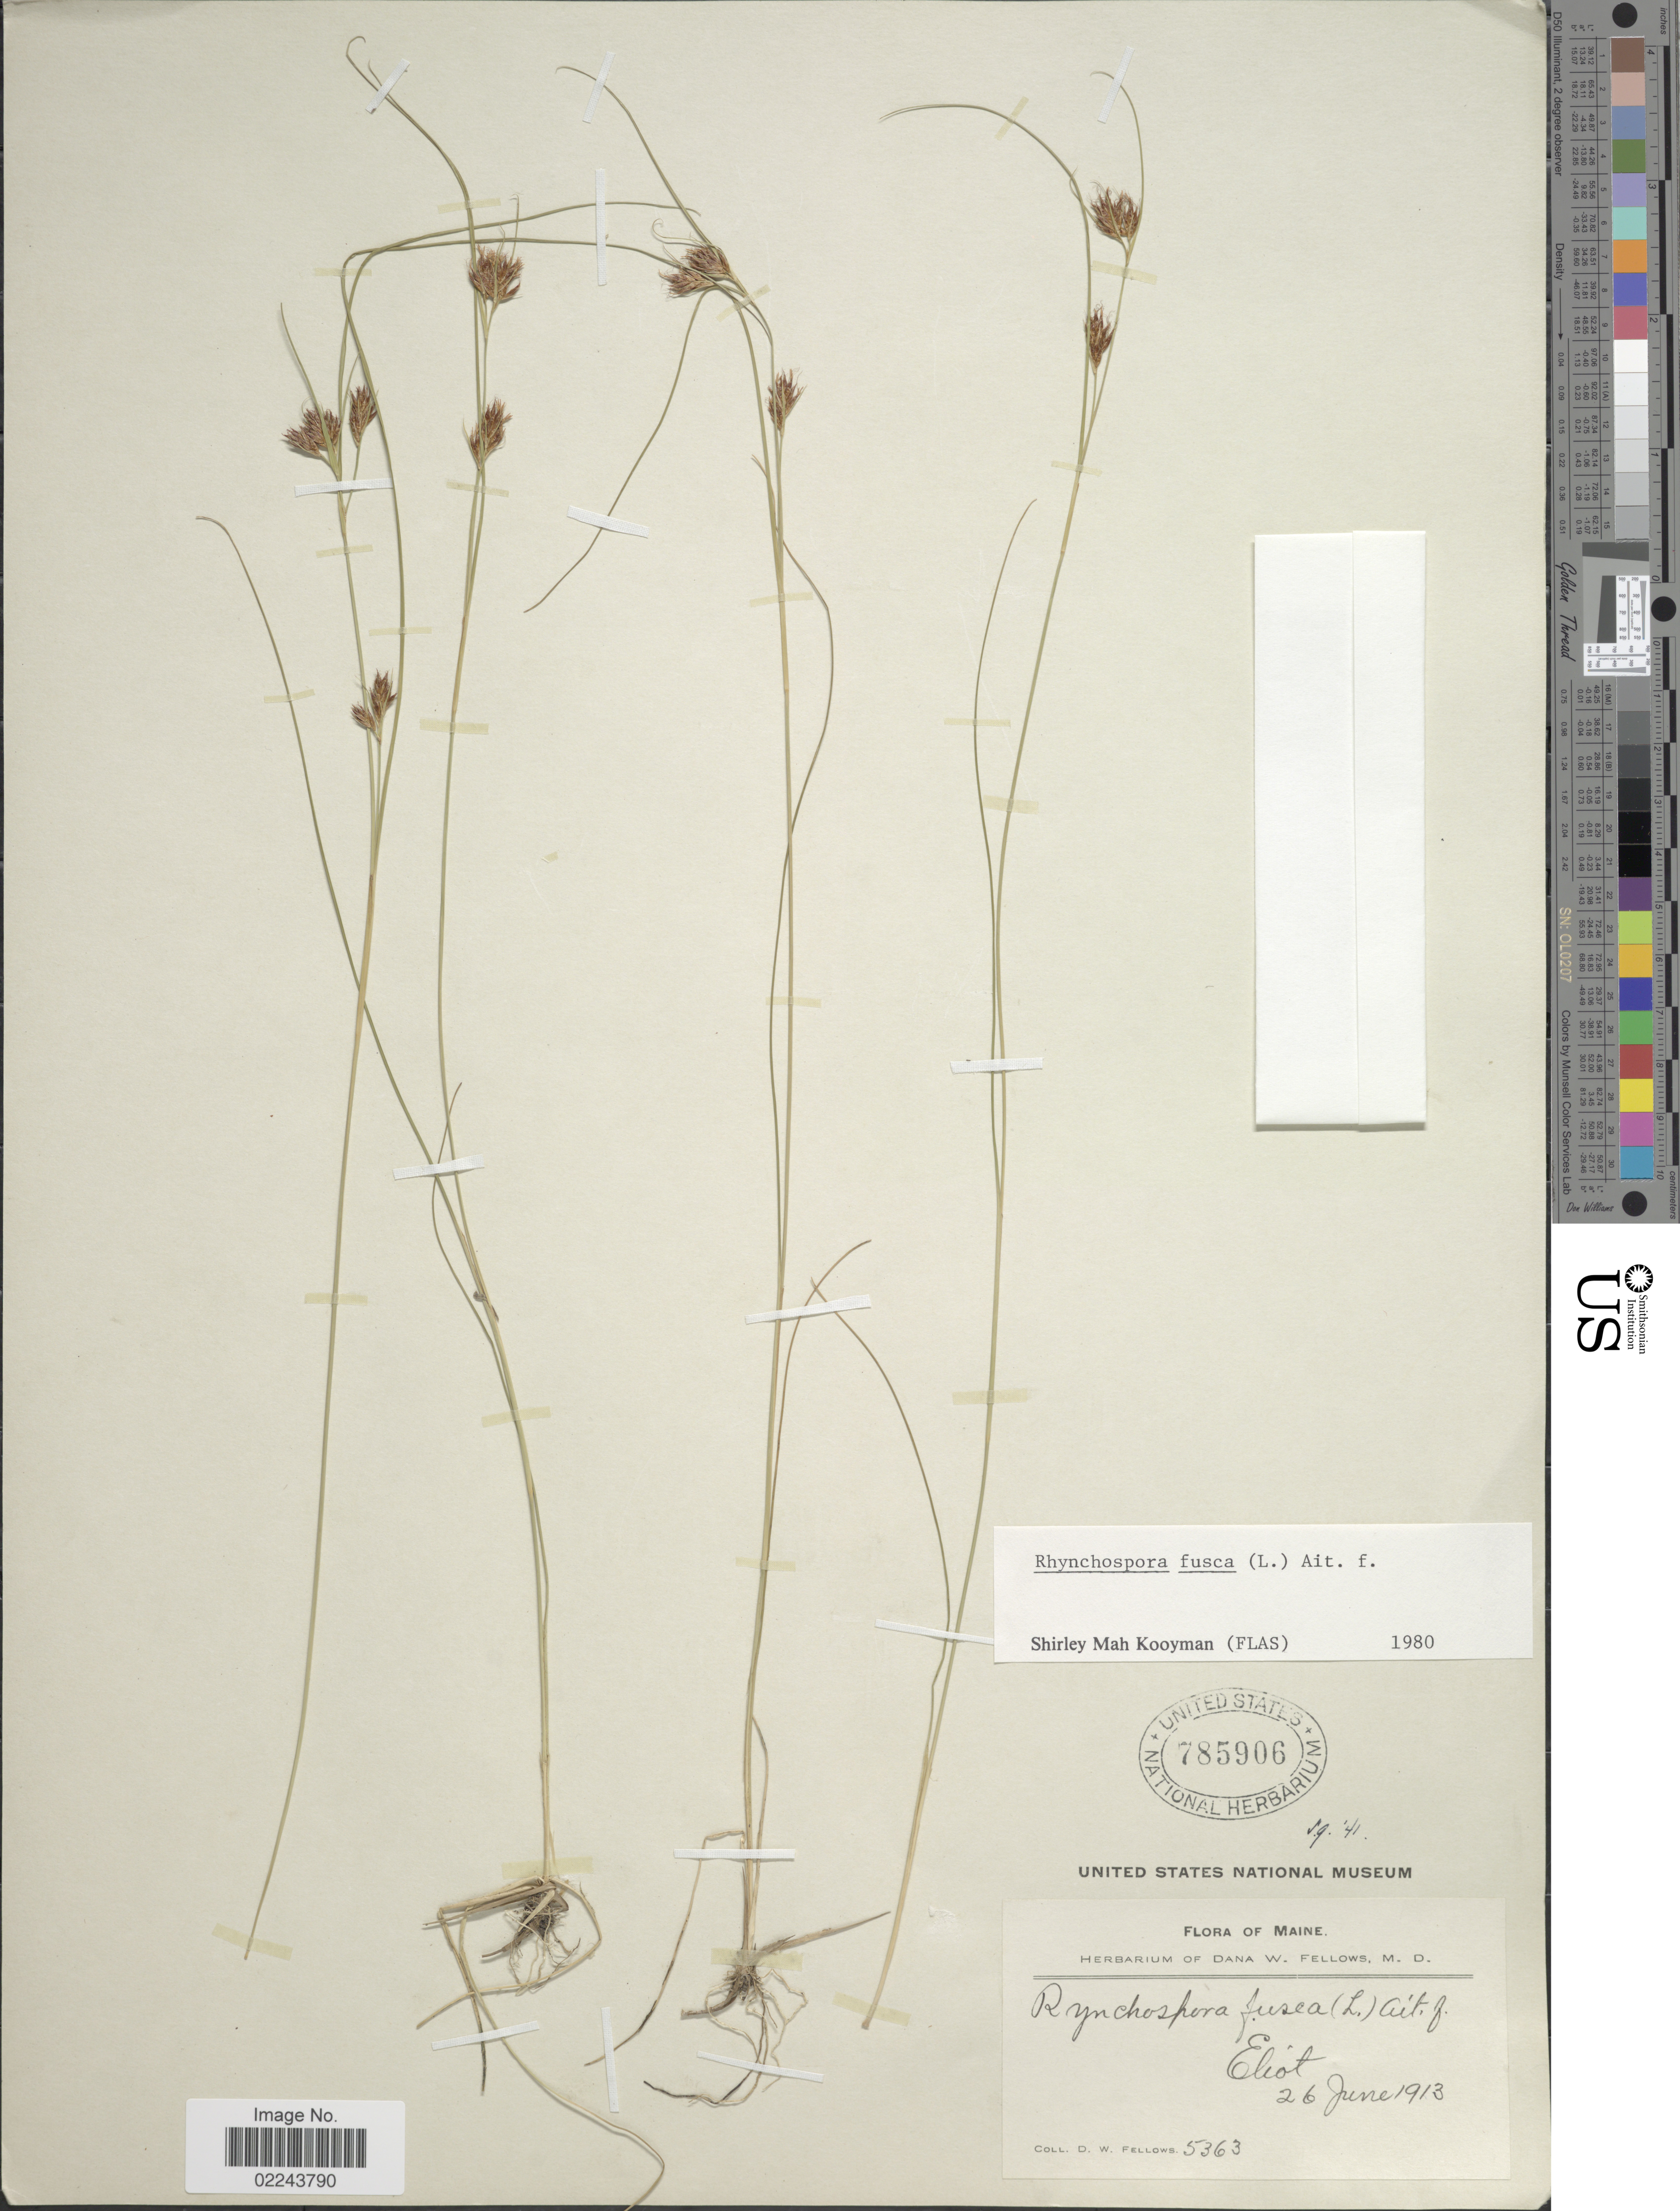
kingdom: Plantae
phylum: Tracheophyta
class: Liliopsida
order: Poales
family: Cyperaceae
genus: Rhynchospora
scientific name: Rhynchospora fusca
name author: (L.) W.T. Aiton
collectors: D. W. Fellows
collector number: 5363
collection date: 1913-06-26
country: United States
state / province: Maine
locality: Eliot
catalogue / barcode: US 785906